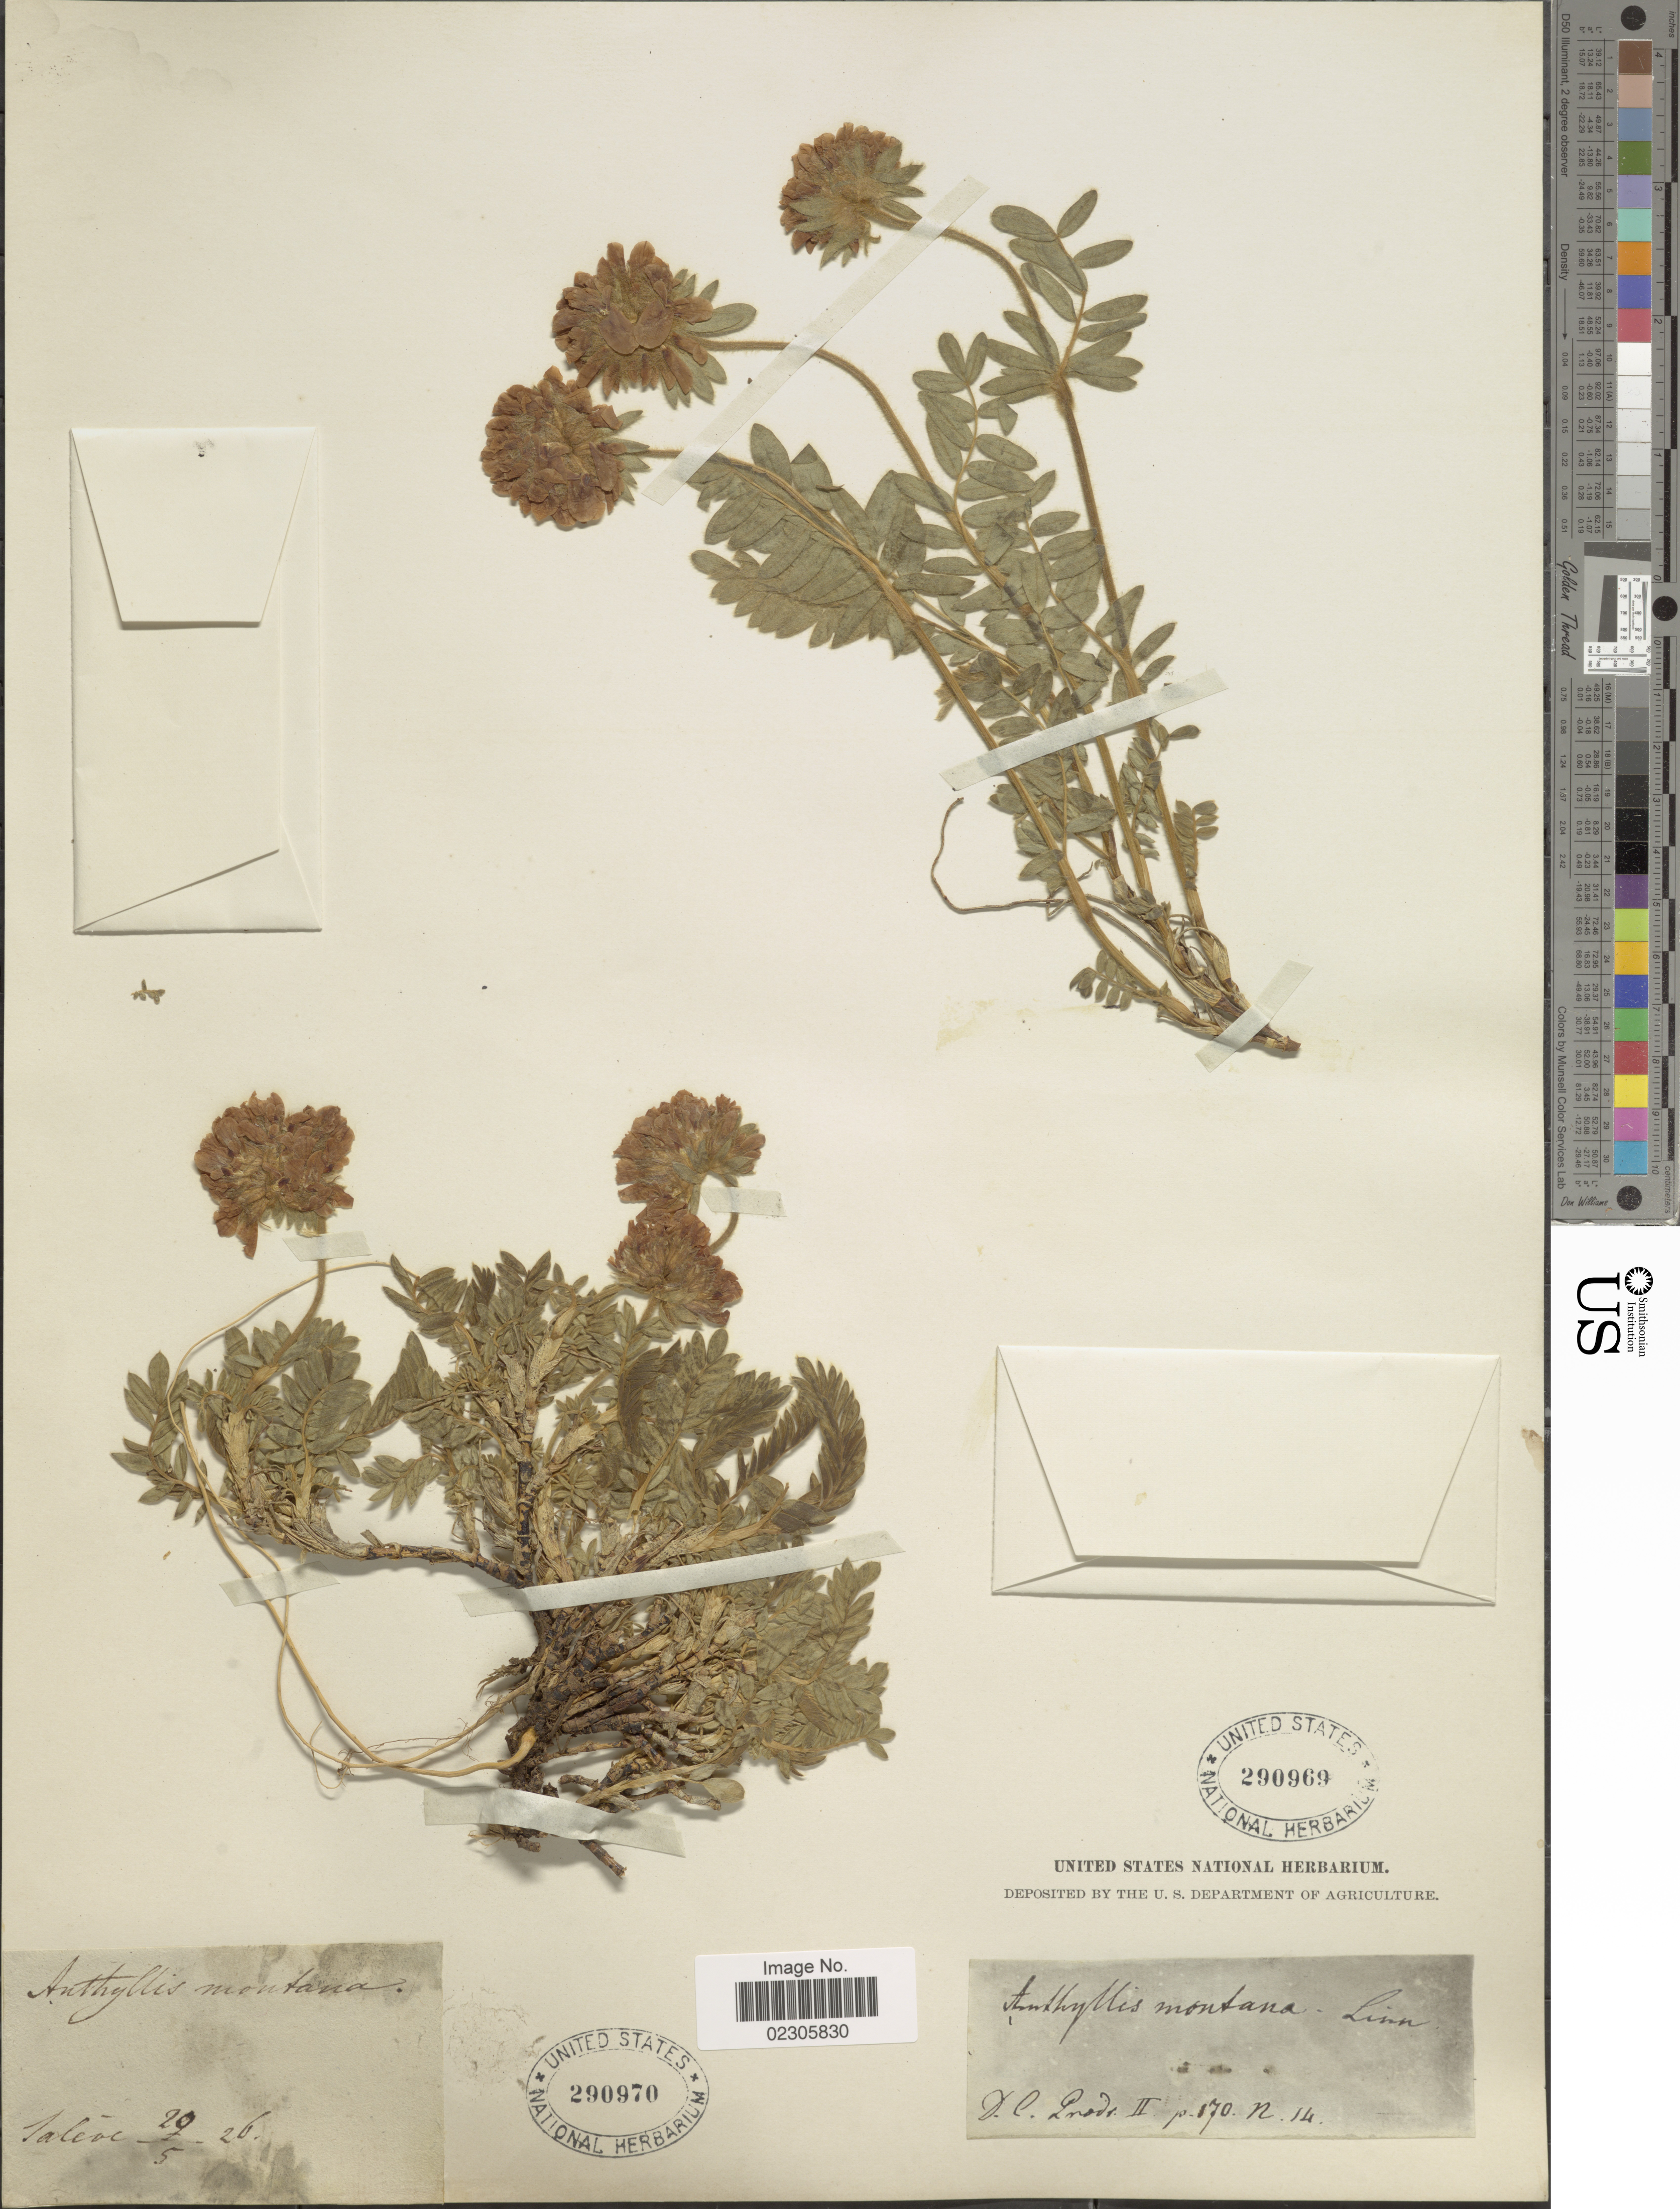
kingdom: Plantae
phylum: Tracheophyta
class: Magnoliopsida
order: Fabales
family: Fabaceae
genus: Anthyllis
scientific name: Anthyllis montana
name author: L.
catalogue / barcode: US 290969-2